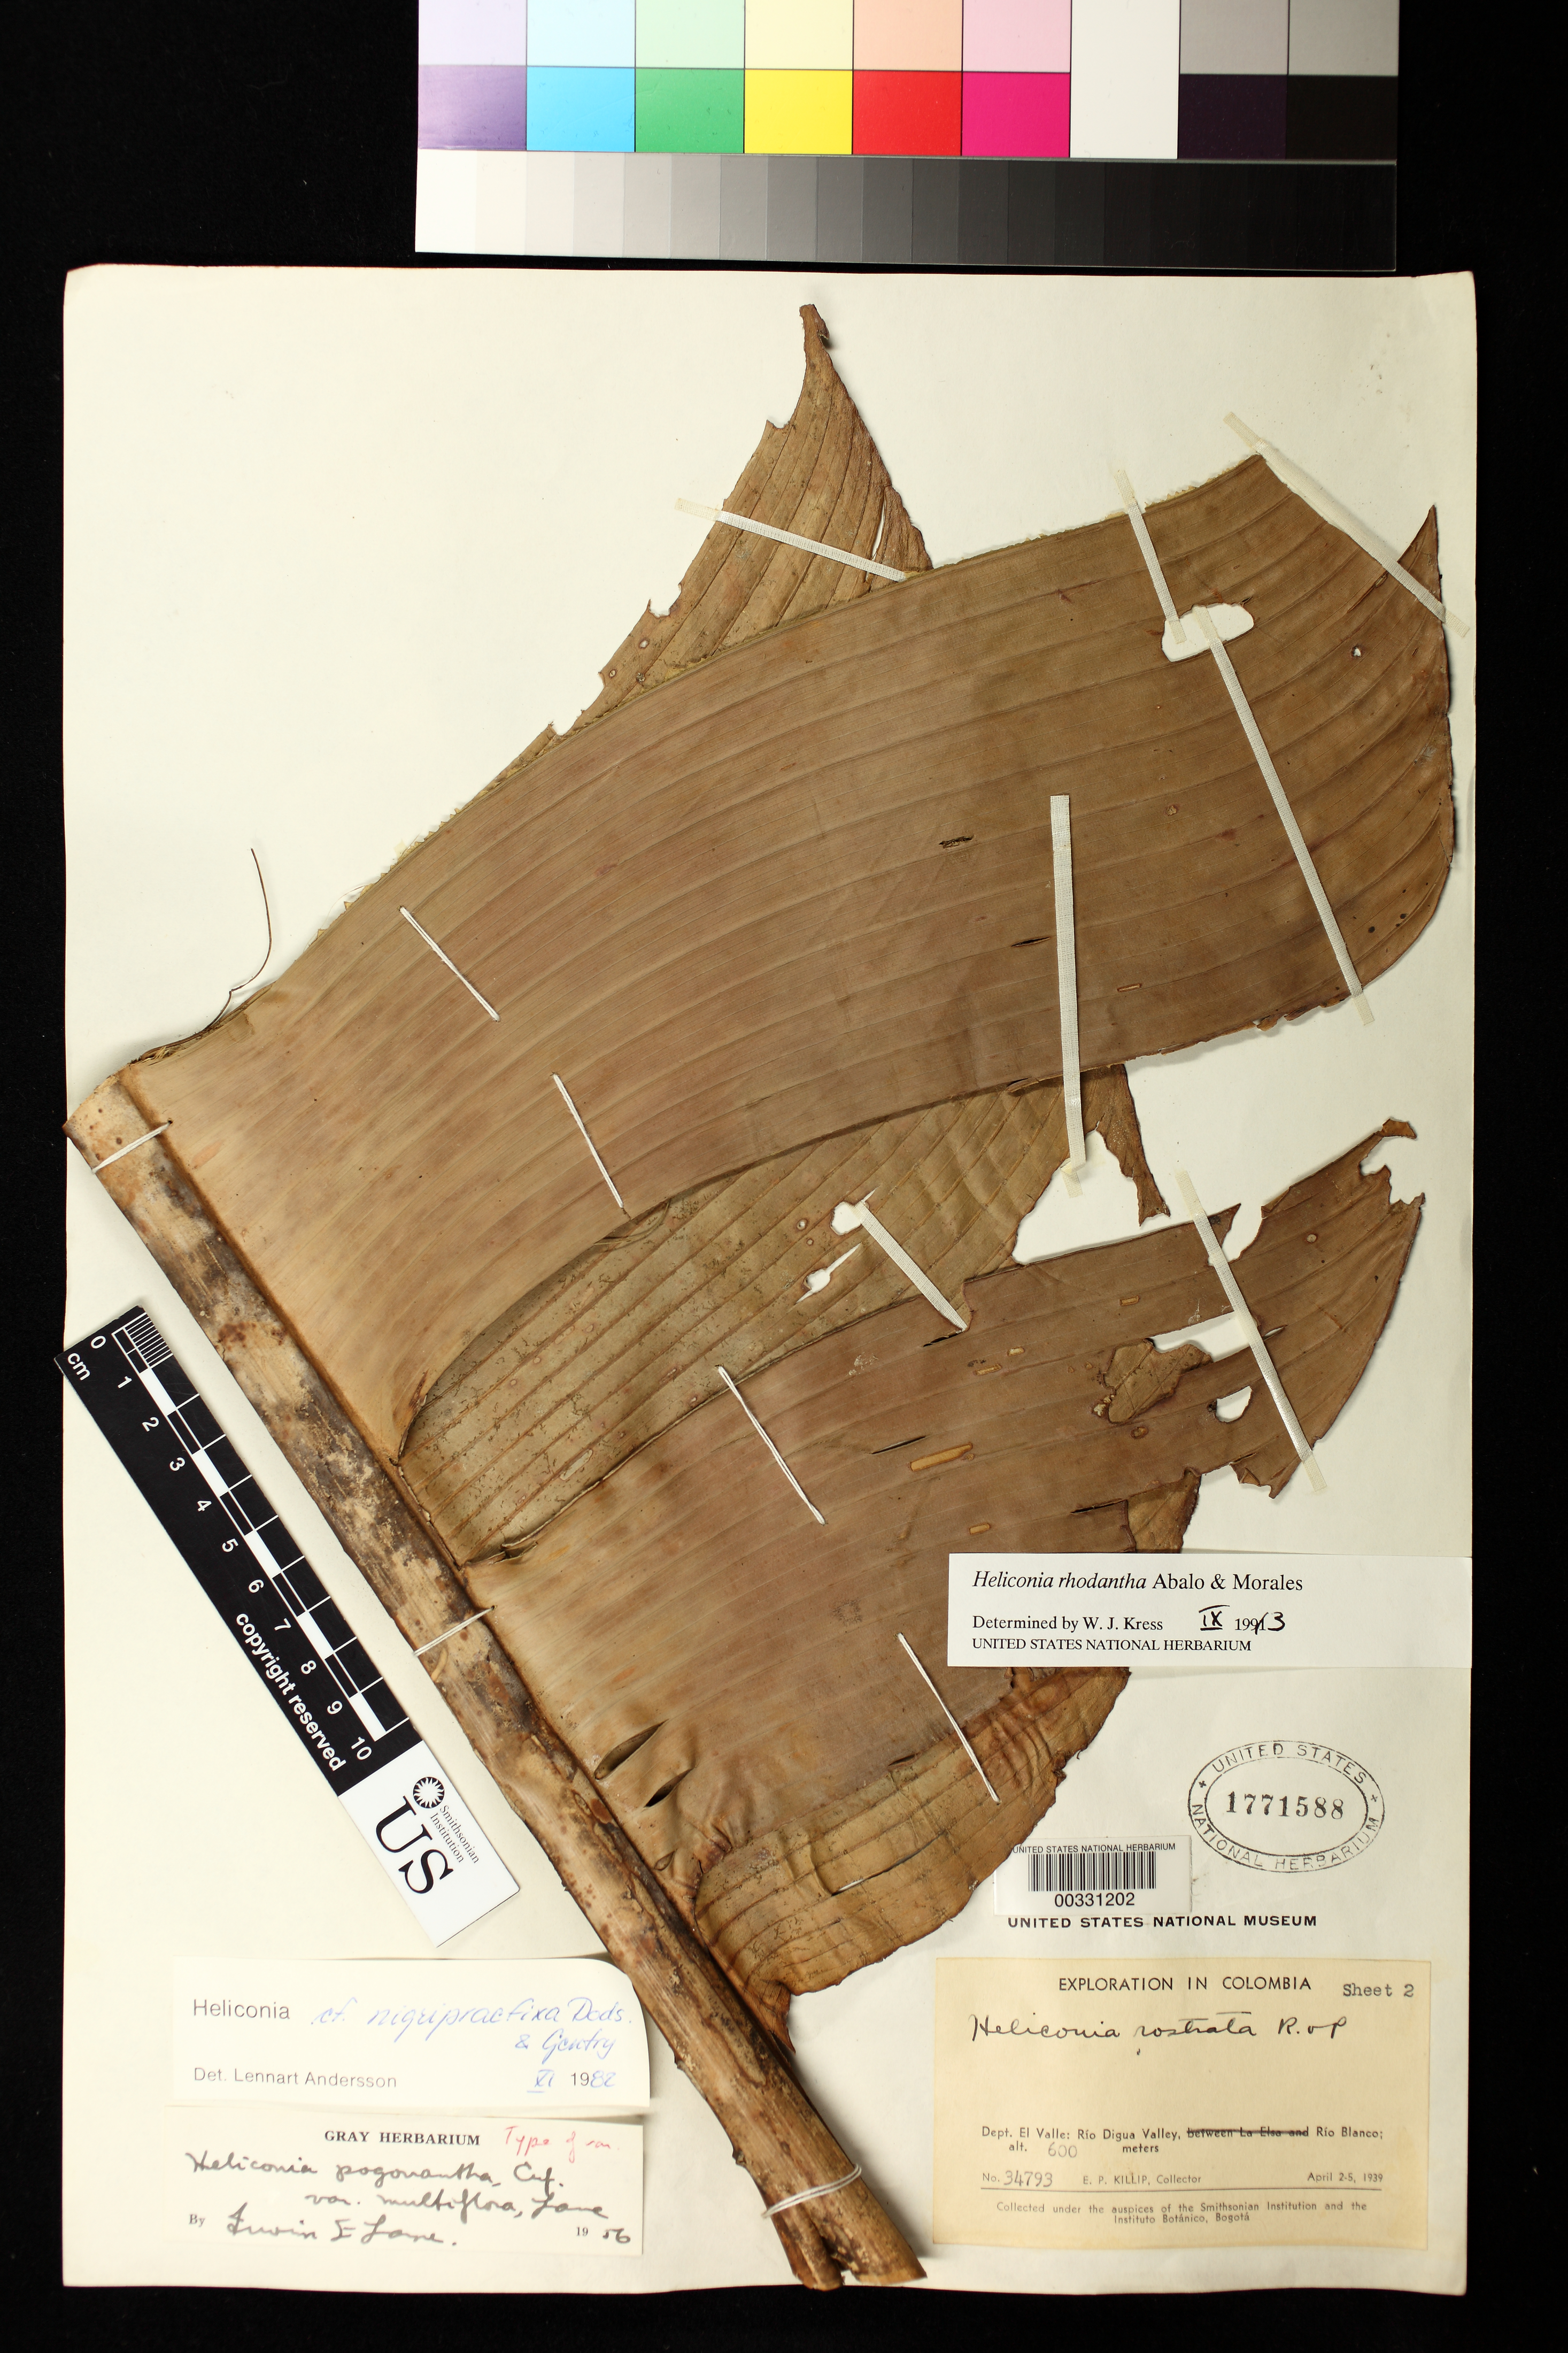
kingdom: Plantae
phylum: Tracheophyta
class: Liliopsida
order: Zingiberales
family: Heliconiaceae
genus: Heliconia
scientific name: Heliconia rhodantha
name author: Abalo & G. Morales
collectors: E. P. Killip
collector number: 34793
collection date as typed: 02 Apr 1939 to 05 Apr 1939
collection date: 1939-04-02/1939-04-05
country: Colombia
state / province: Valle del Cauca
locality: Rio Digua Valley, Rio Blanco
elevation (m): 600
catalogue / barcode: US 1771588